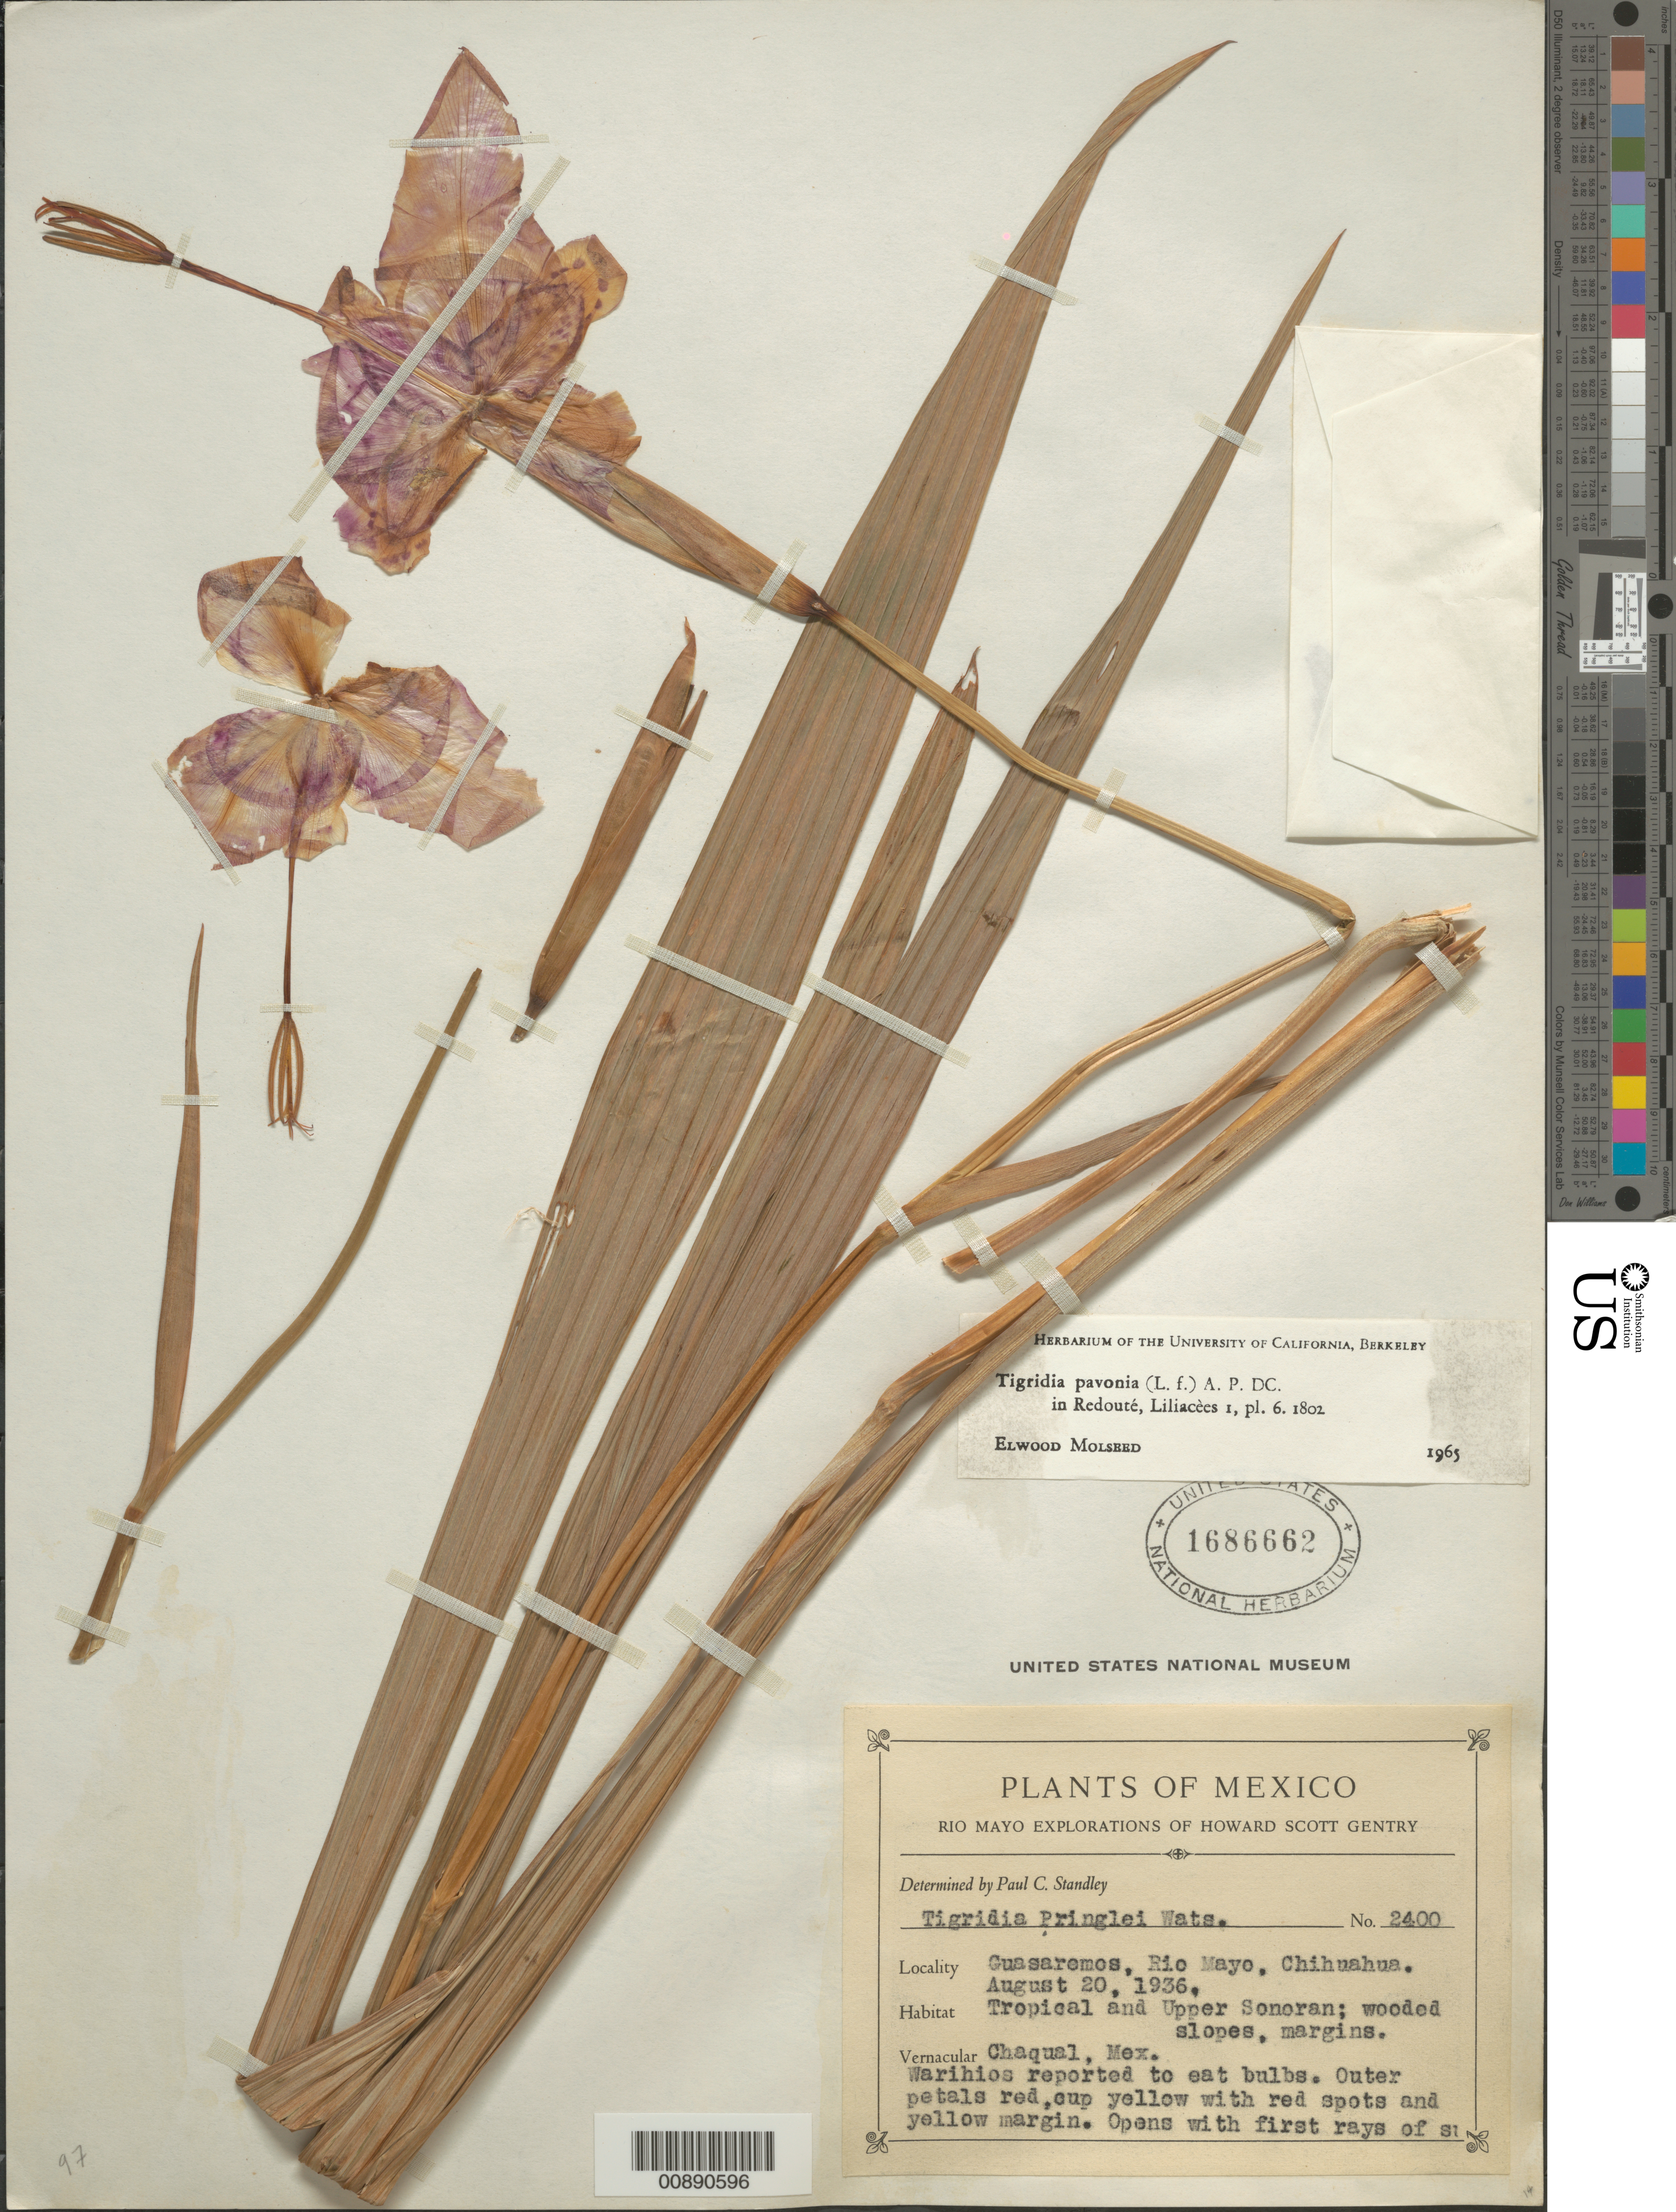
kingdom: Plantae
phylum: Tracheophyta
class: Liliopsida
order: Asparagales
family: Iridaceae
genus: Tigridia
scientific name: Tigridia pavonia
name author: (L. f.) DC.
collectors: H. S. Gentry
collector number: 2400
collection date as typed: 20 Aug 1936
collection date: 1936-08-20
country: Mexico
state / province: Chihuahua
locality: Guasaremos, Río Mayo, Chihuahua.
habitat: Tropical and Upper Sonoran; Wooded slopes, margins.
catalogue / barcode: US 1686662